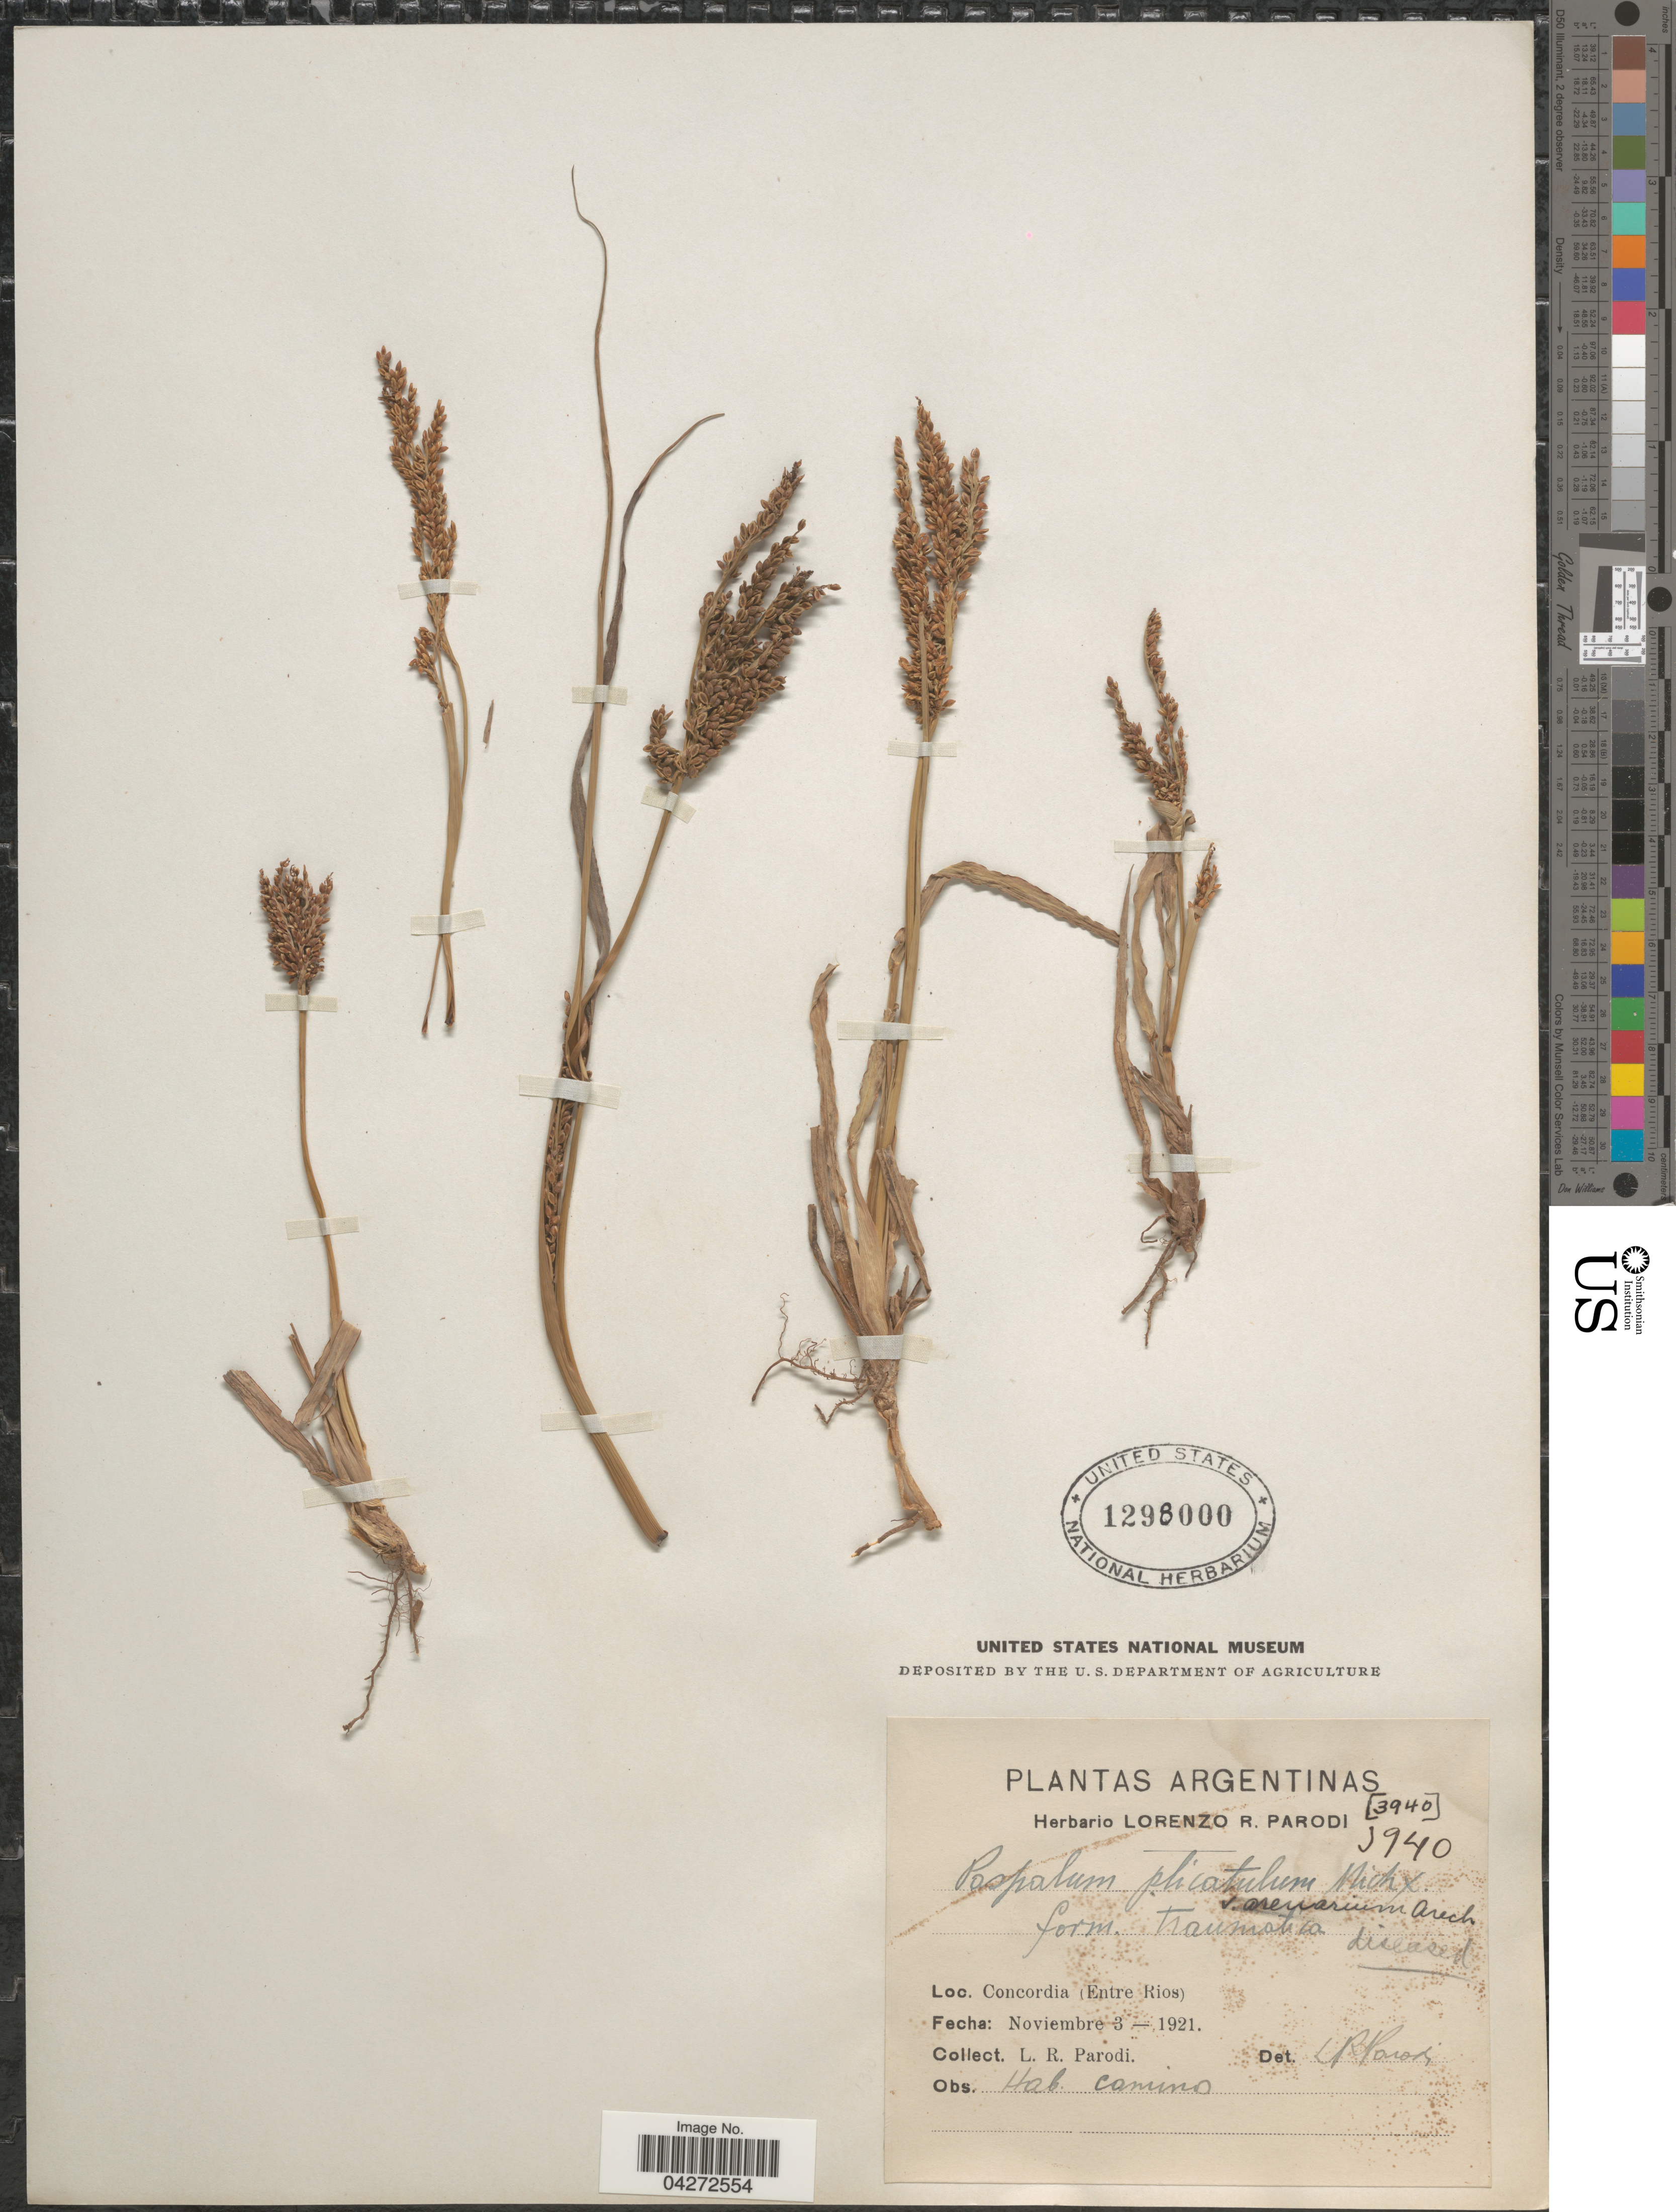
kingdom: Plantae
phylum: Tracheophyta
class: Liliopsida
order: Poales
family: Poaceae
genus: Paspalum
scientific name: Paspalum nicorae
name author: Parodi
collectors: L. R. Parodi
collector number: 3940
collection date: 1921-11-03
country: Argentina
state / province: Entre Rios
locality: Concordia.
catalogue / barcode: US 1298000